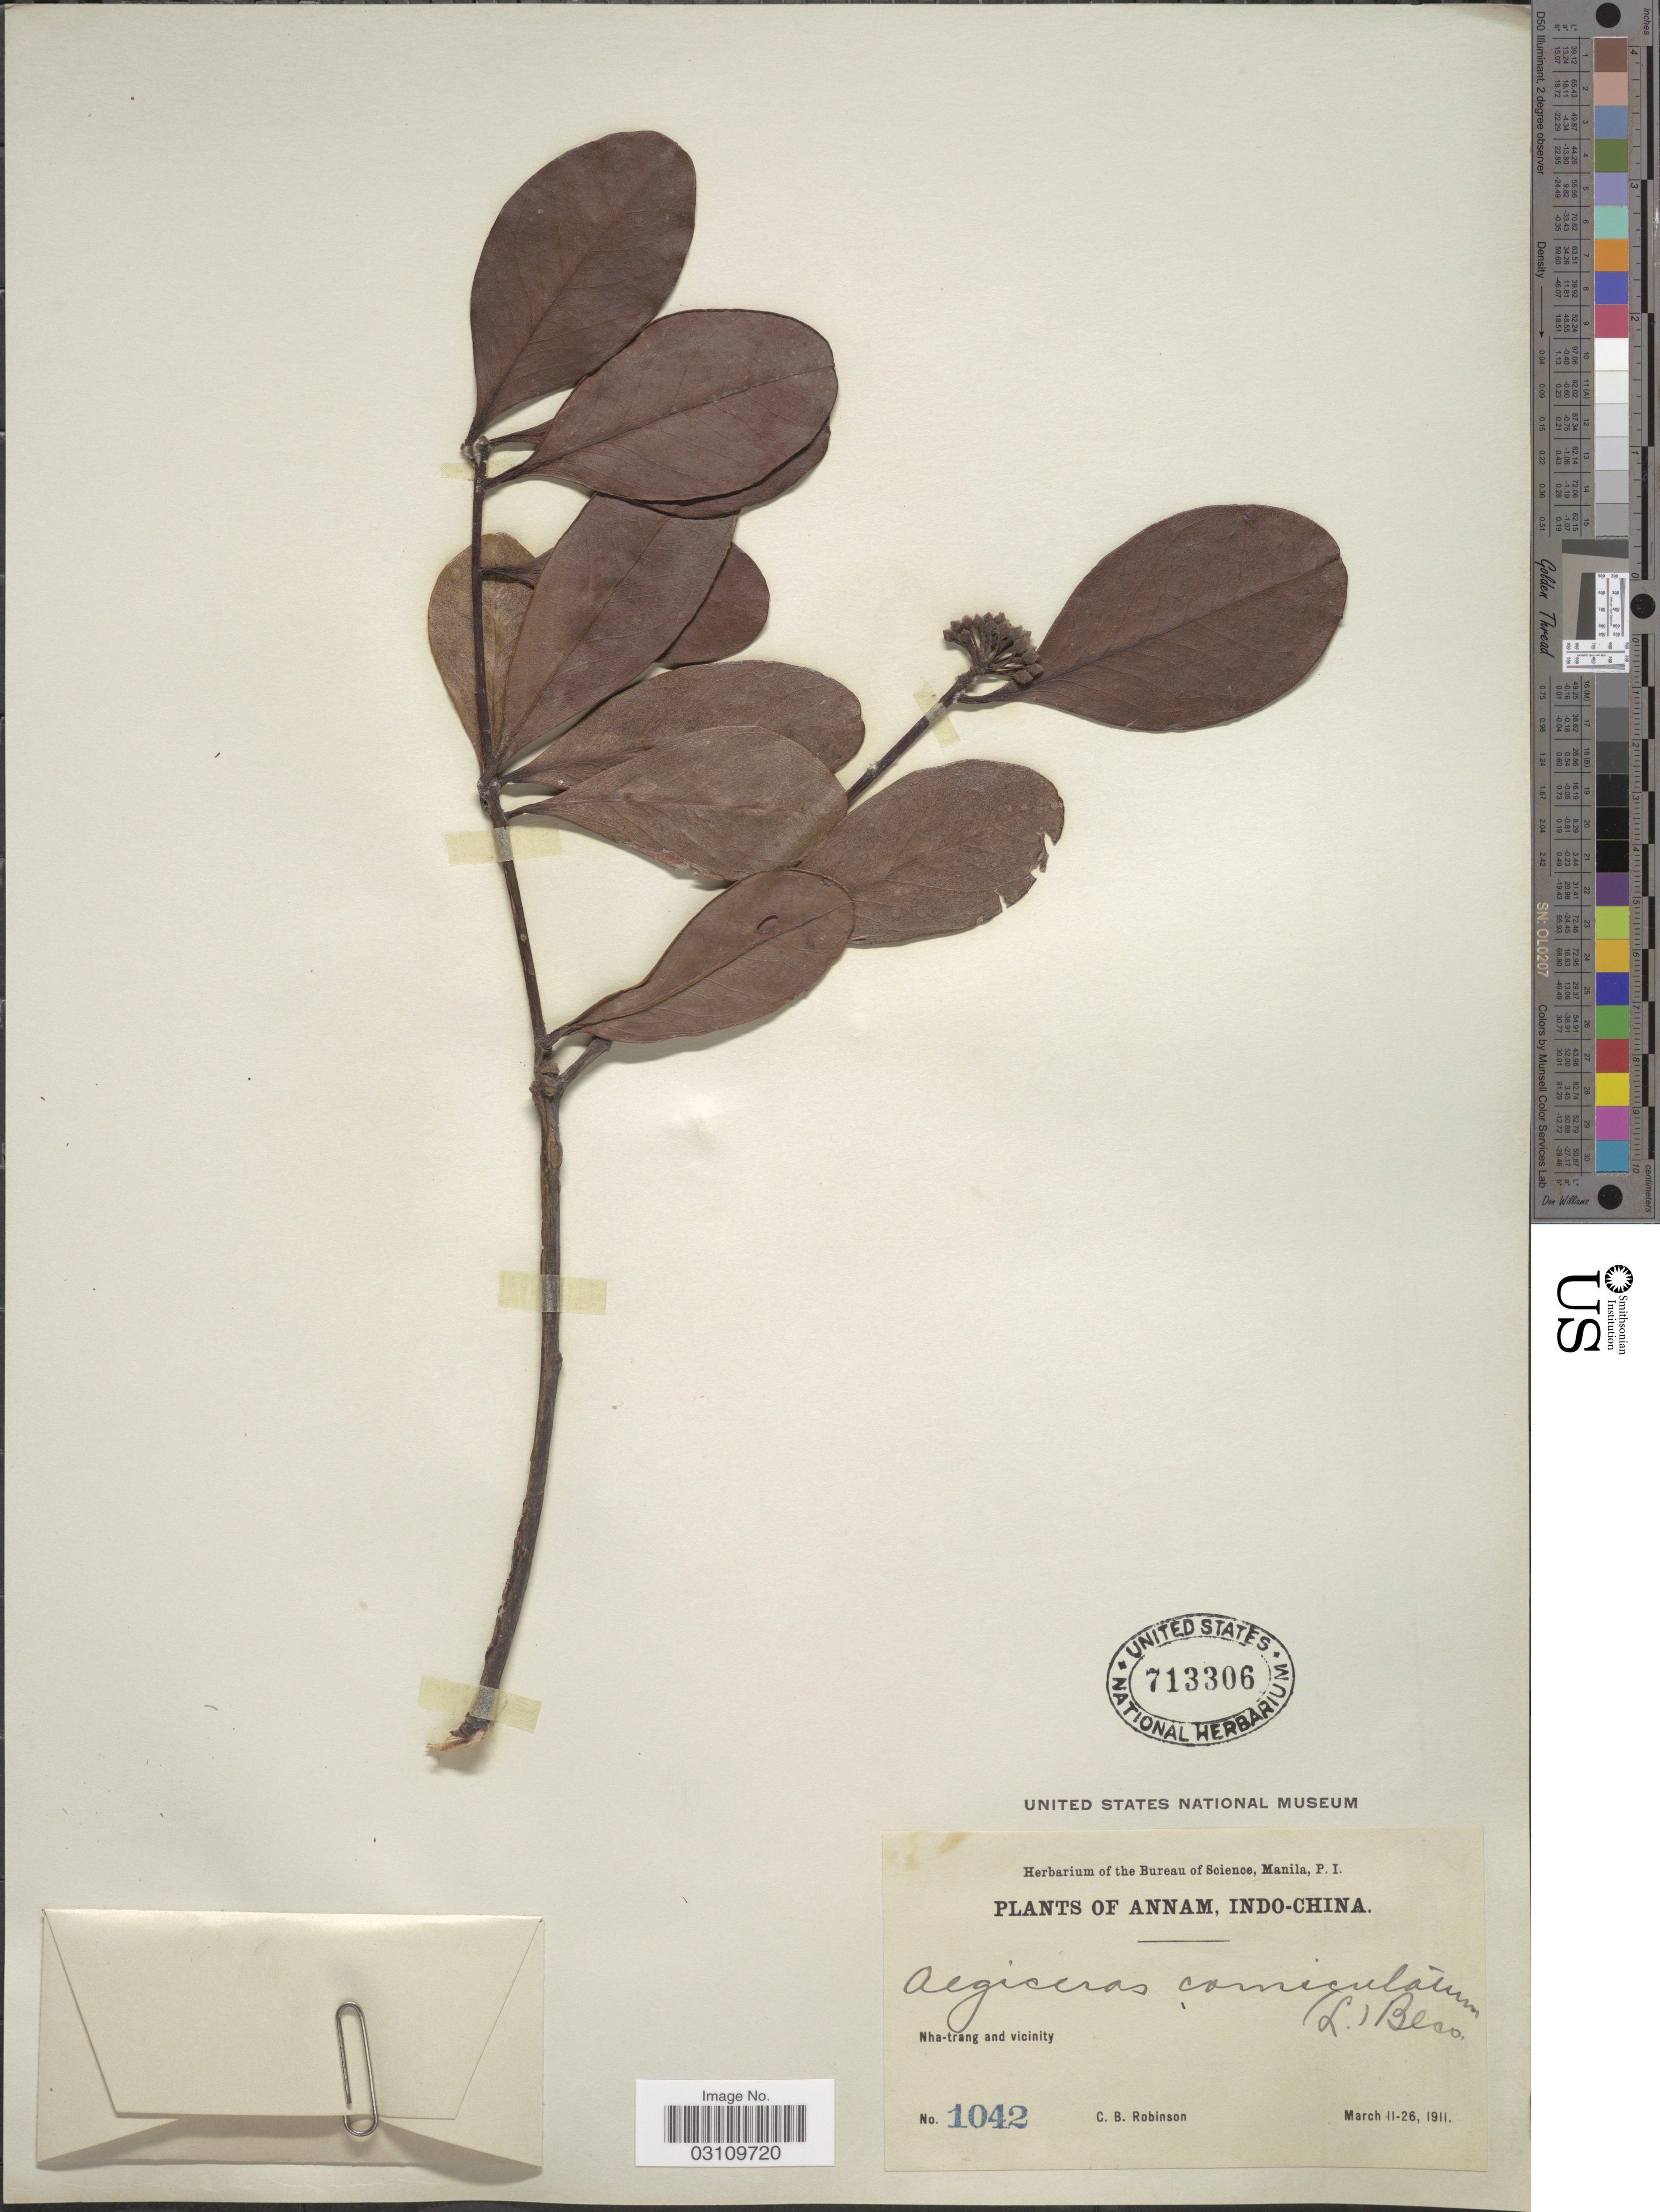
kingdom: Plantae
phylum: Tracheophyta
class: Magnoliopsida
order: Ericales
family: Primulaceae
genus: Aegiceras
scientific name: Aegiceras corniculatum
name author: (L.) Blanco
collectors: C. Robinson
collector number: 1042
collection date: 1911-03-11/1911-03-26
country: Vietnam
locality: Annam, Indo-China, Nha-trang and vicinity.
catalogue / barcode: US 713306